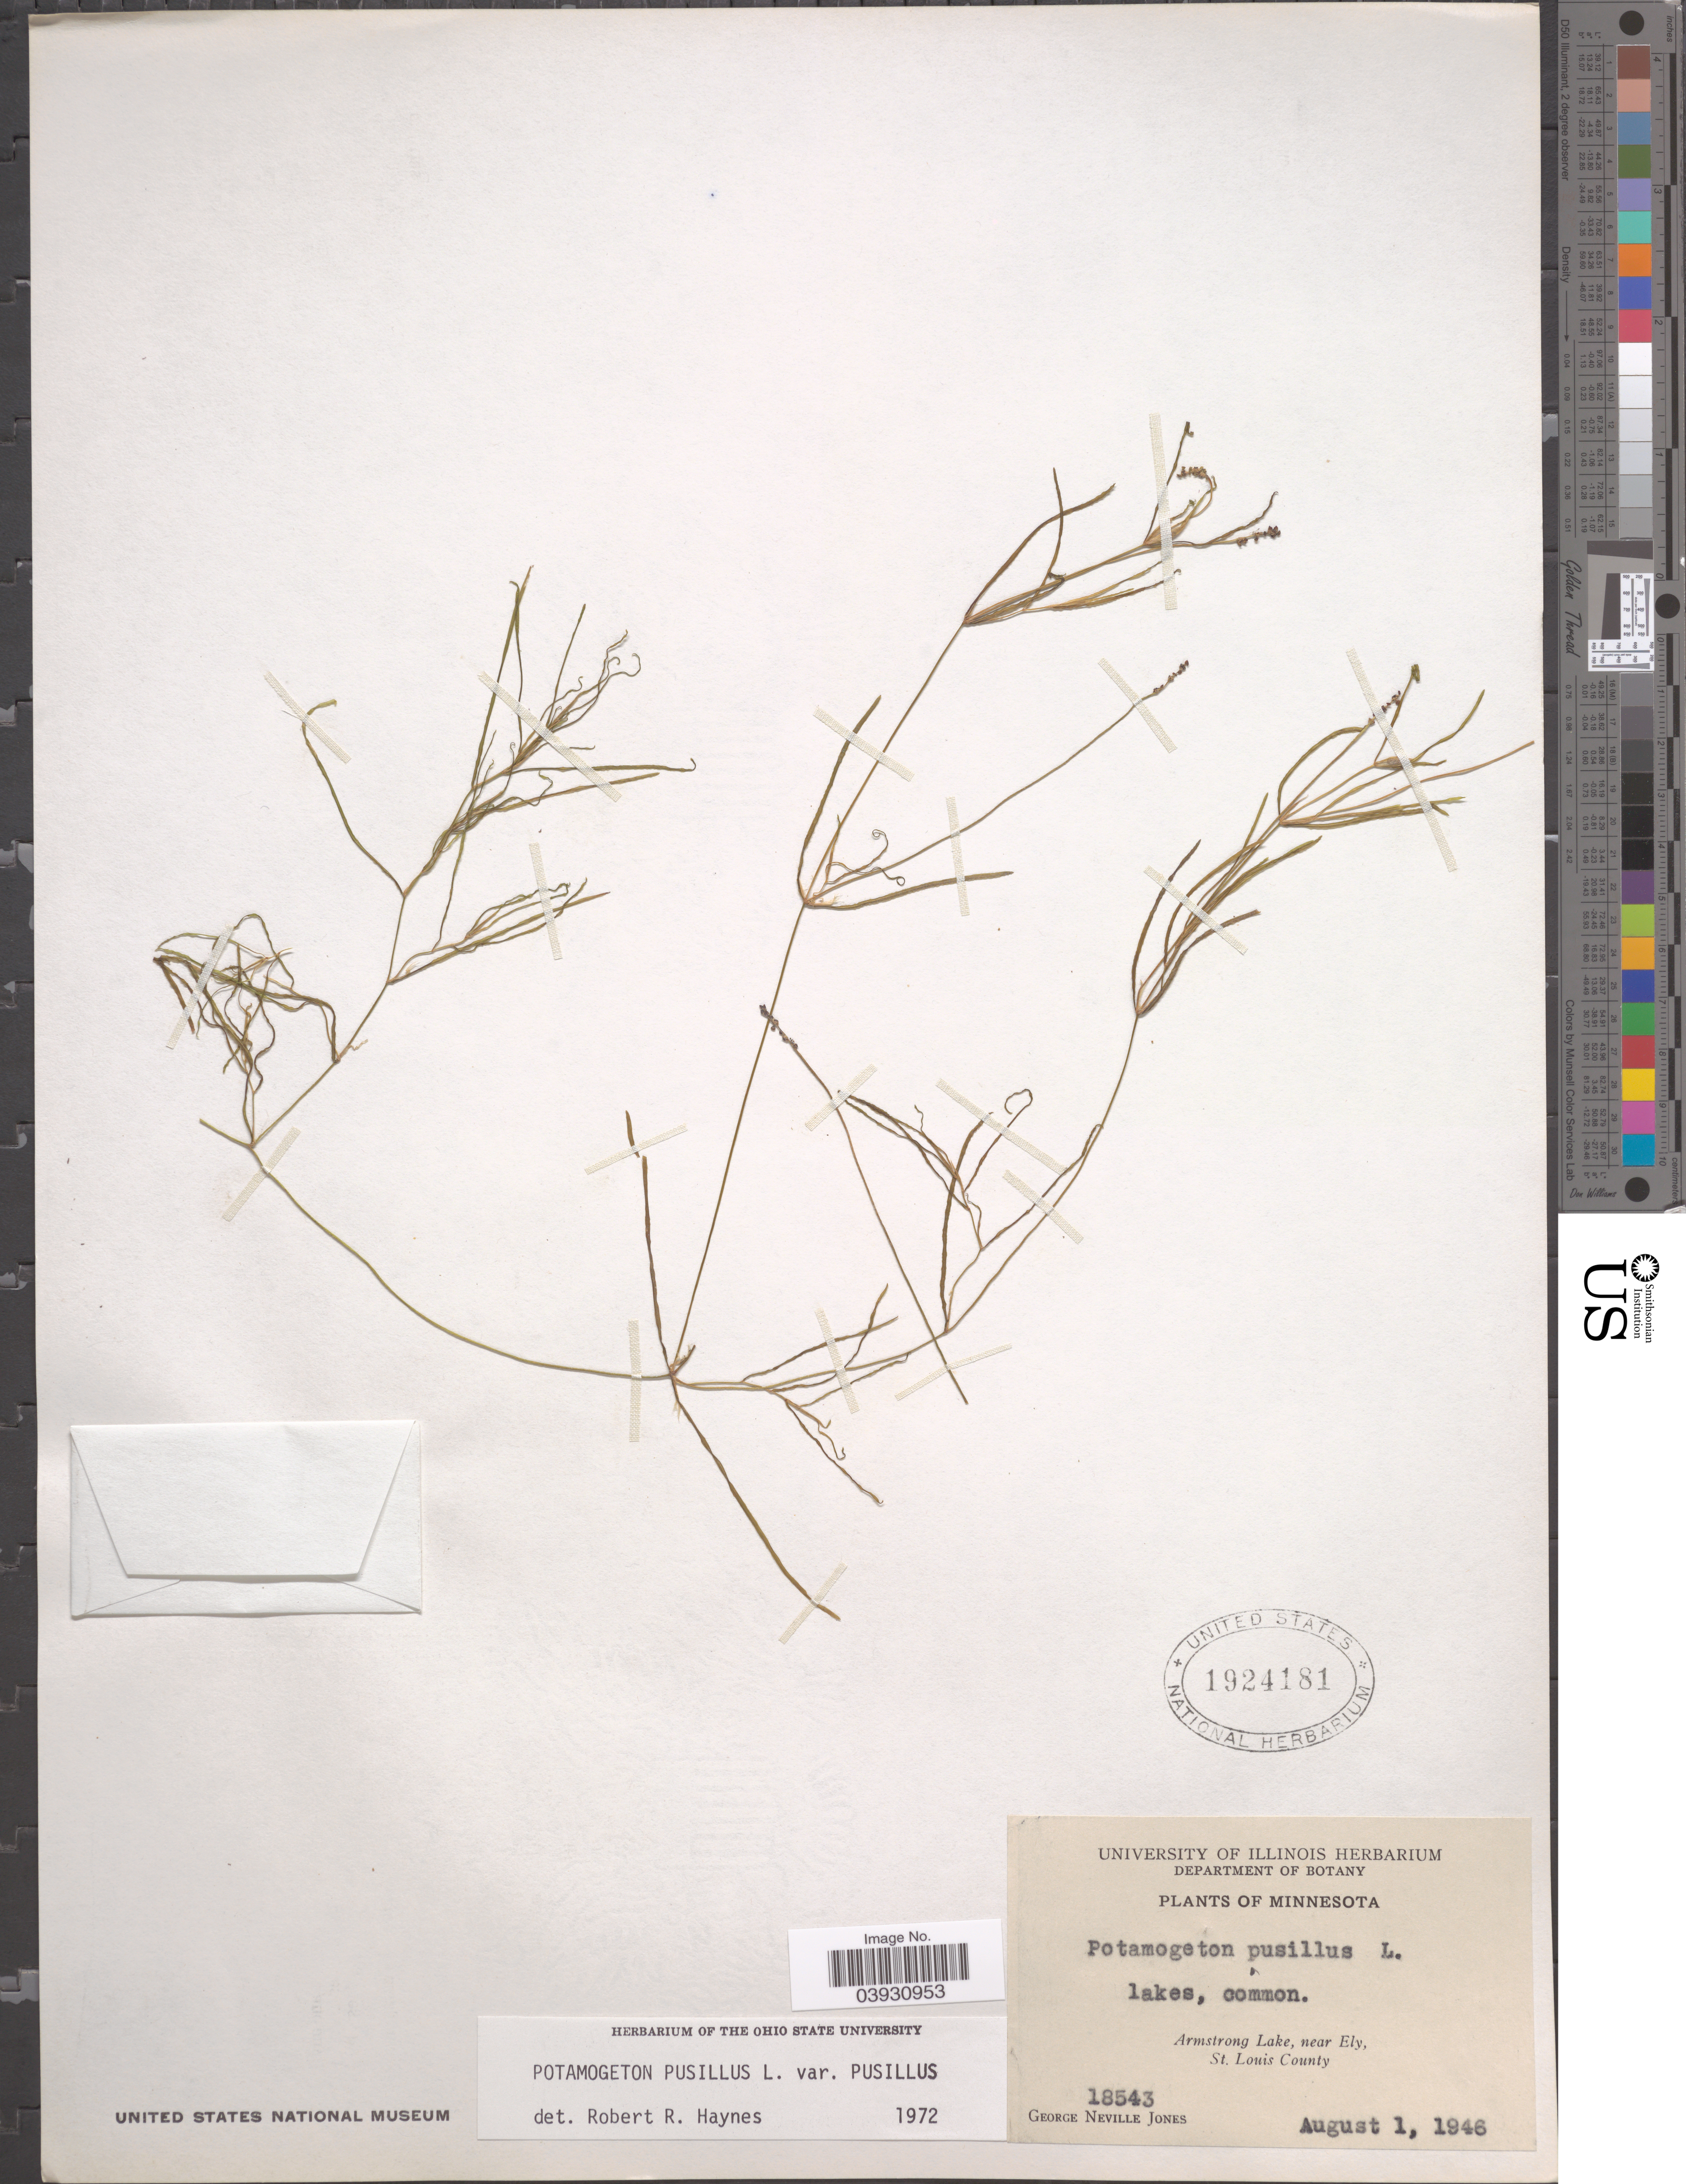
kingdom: Plantae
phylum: Tracheophyta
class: Liliopsida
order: Alismatales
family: Potamogetonaceae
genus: Potamogeton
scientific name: Potamogeton pusillus var. pusillus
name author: L.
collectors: G. N. Jones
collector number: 18543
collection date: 1946-08-01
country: United States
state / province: Minnesota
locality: Armstrong Lake, near Ely, St. Louis County.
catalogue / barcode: US 1924181